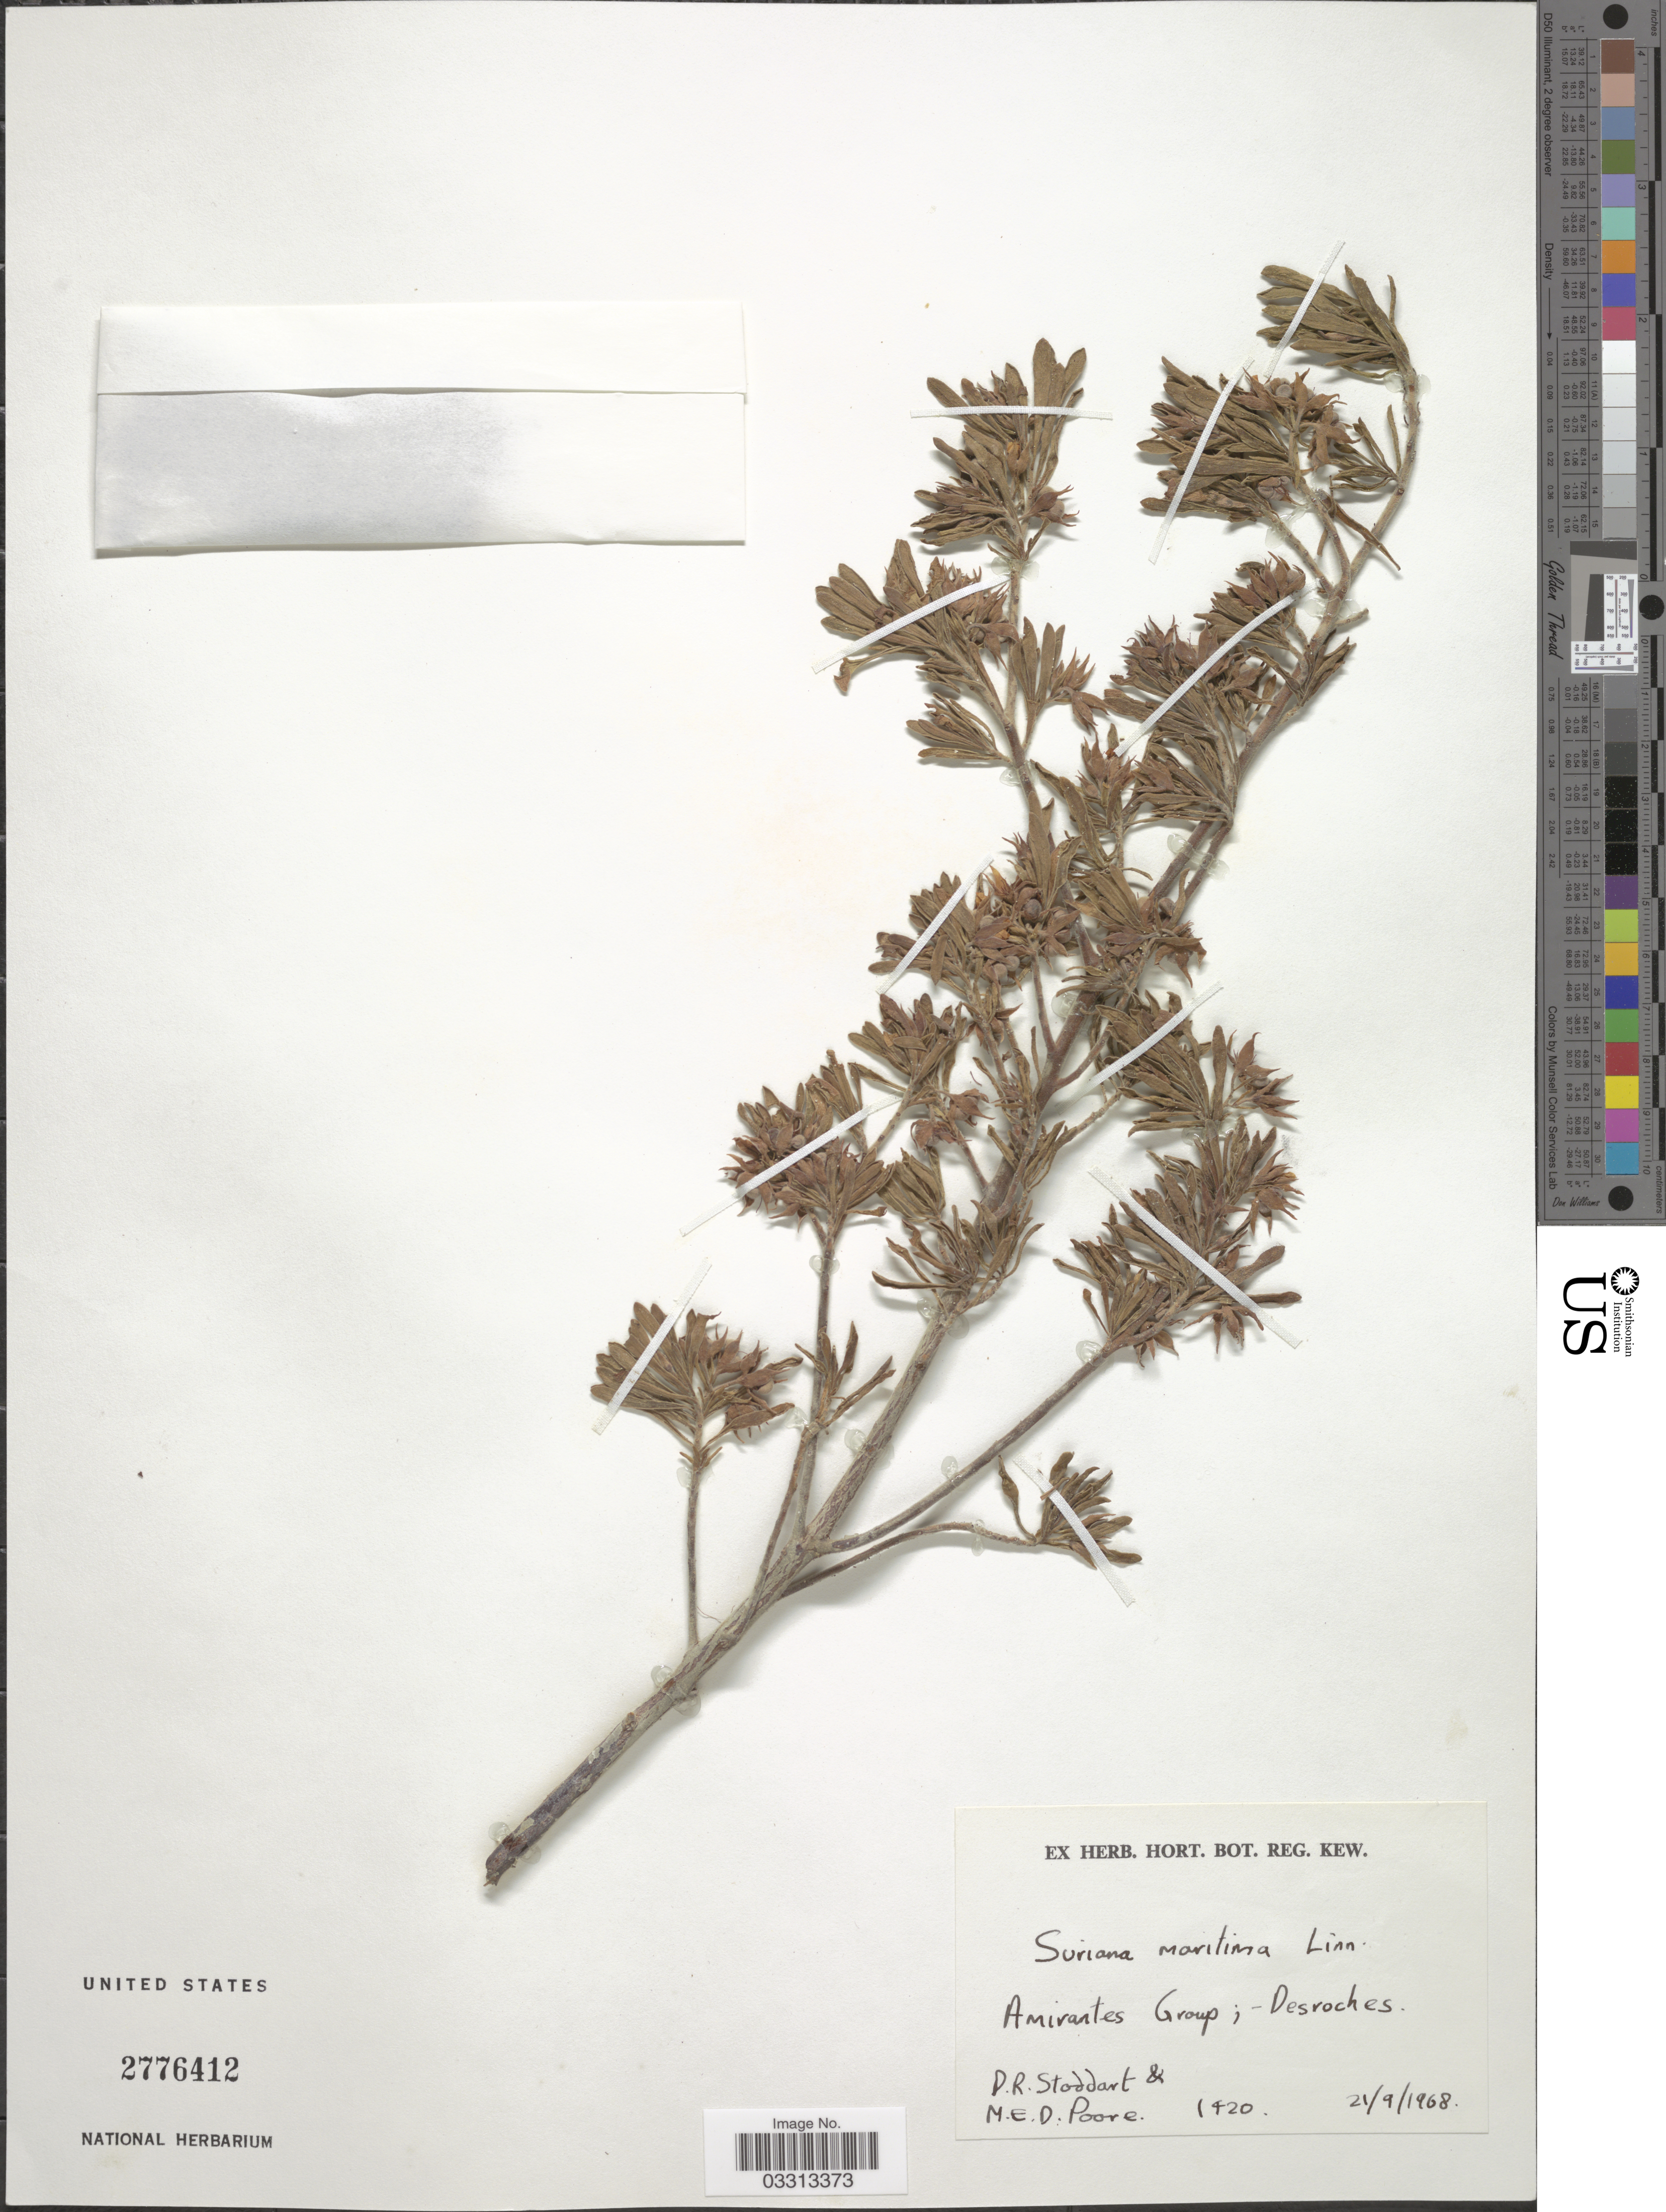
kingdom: Plantae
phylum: Tracheophyta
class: Magnoliopsida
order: Fabales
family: Surianaceae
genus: Suriana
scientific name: Suriana maritima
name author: L.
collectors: D. R. Stoddart & M. E. D. Poore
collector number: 1420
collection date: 1968-09-21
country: Seychelles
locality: Amirantes Group; - Desroches.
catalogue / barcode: US 2776412